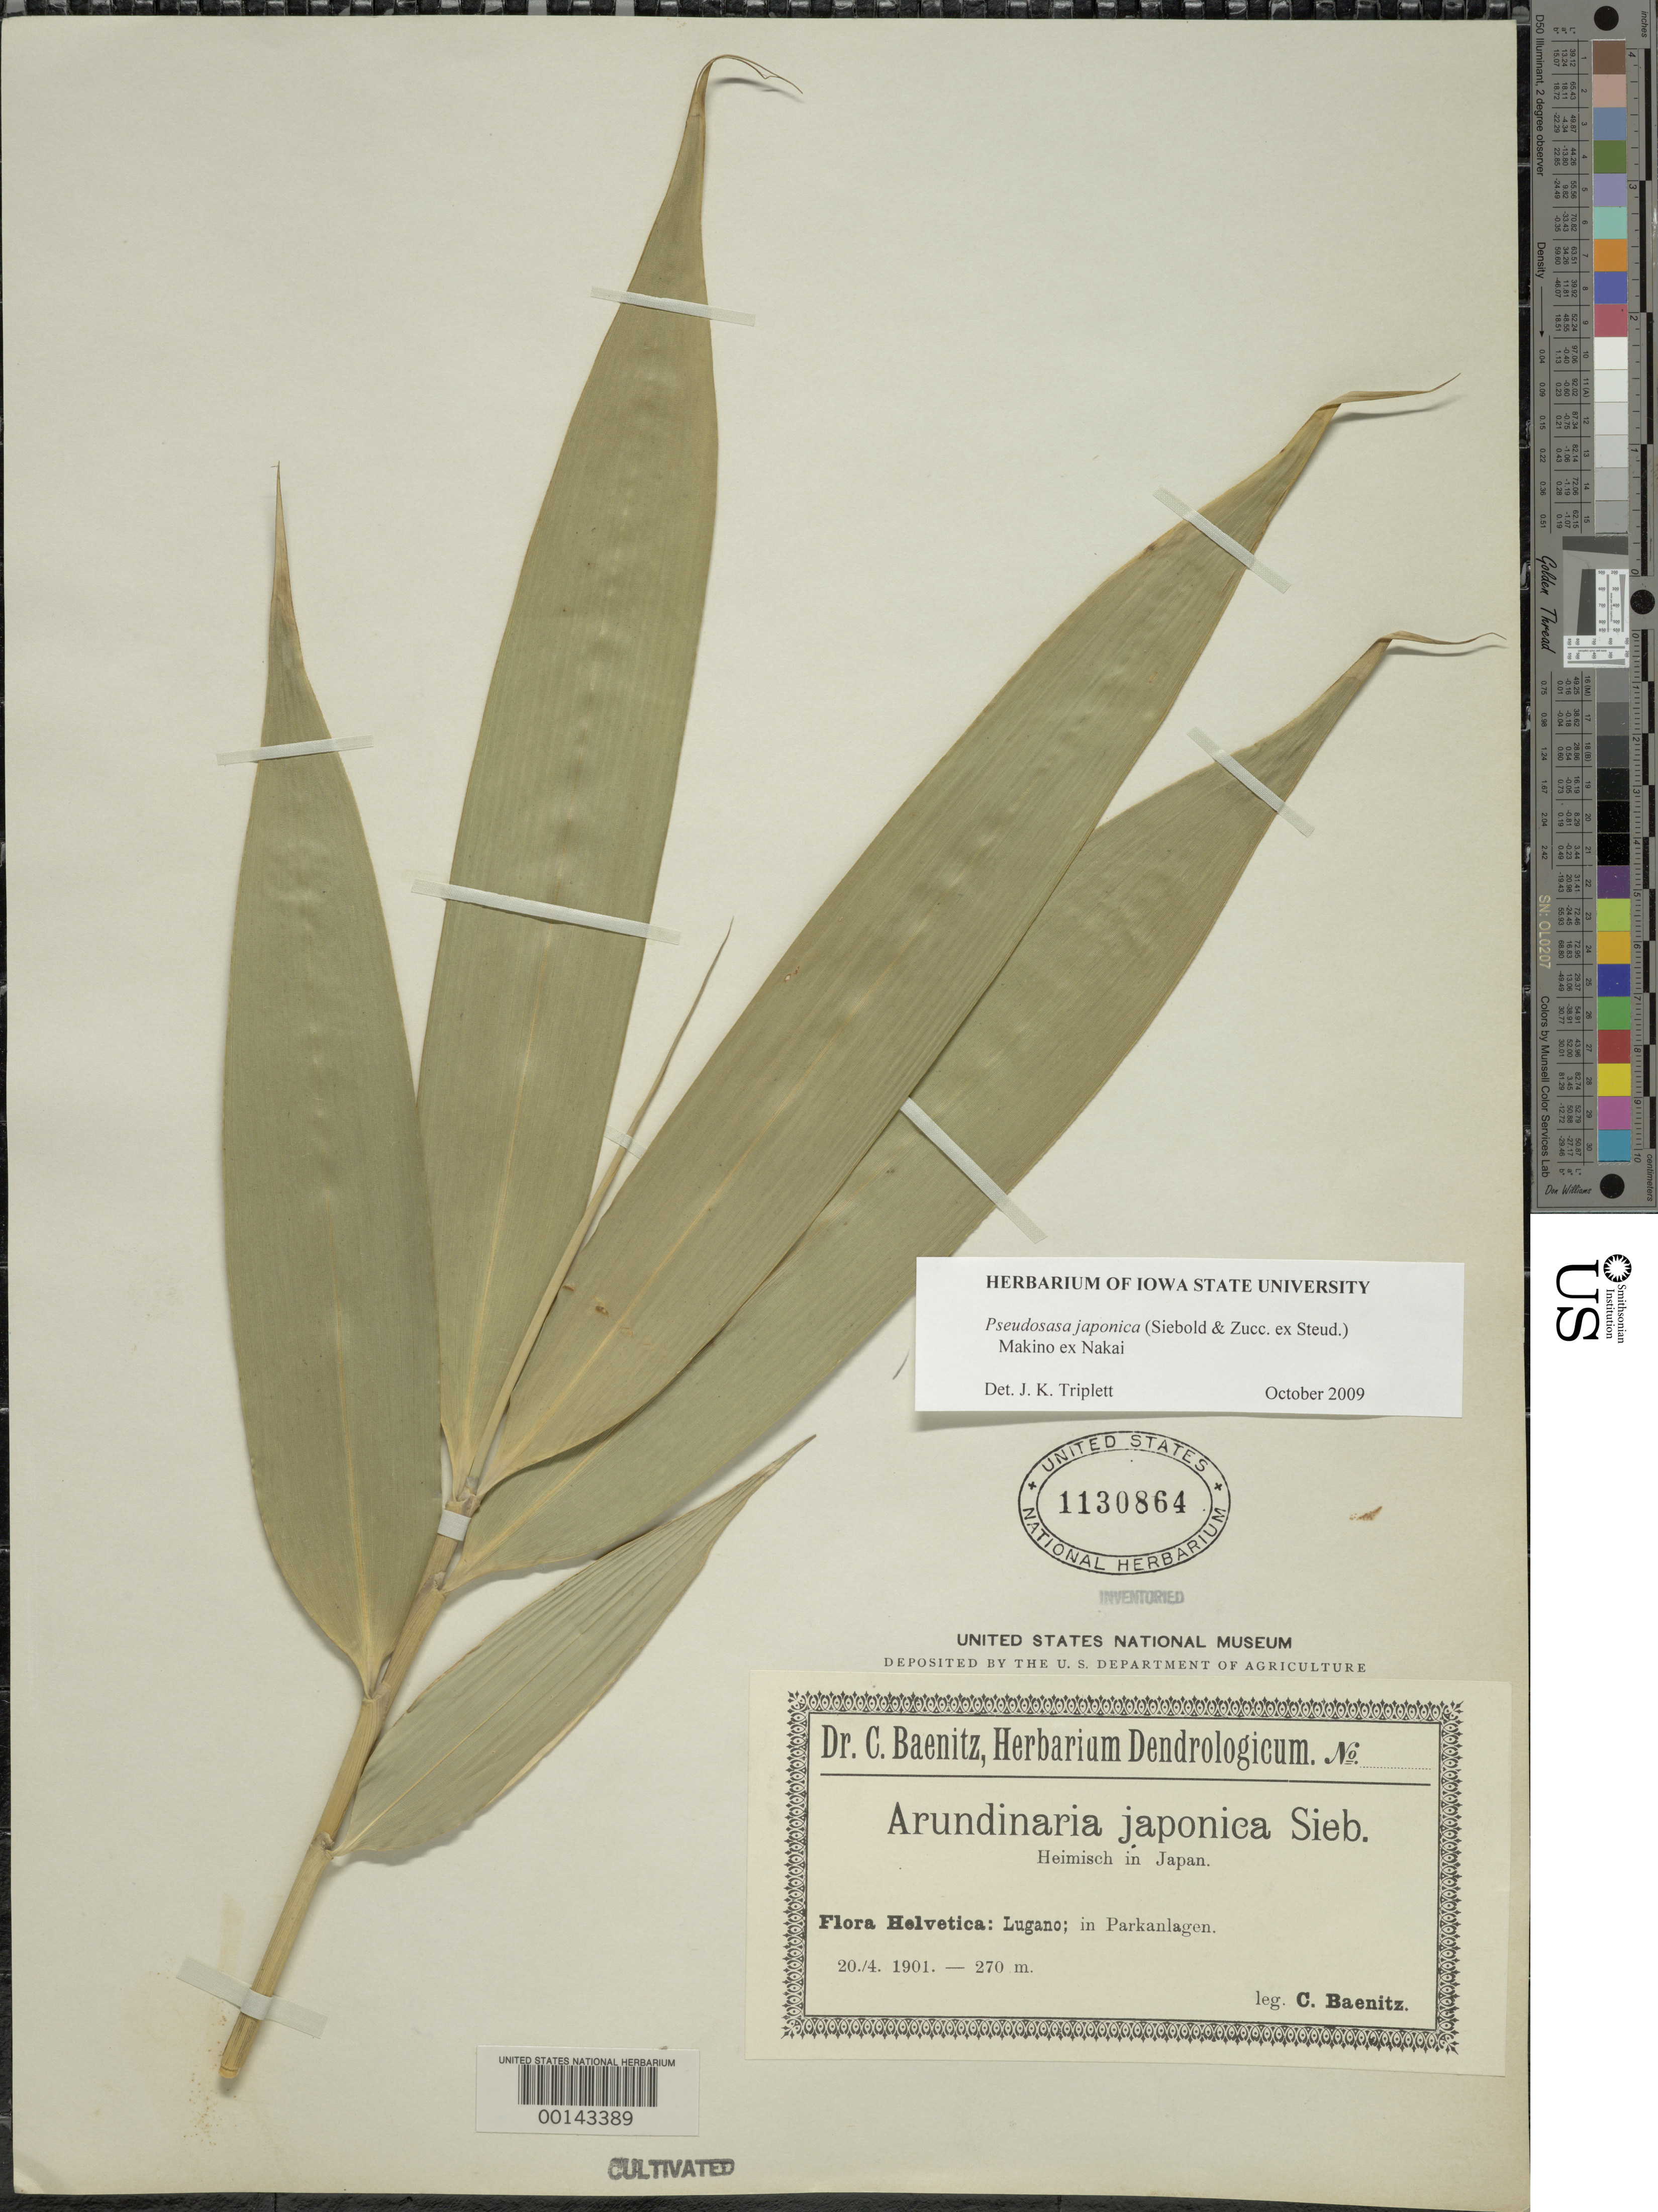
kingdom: Plantae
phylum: Tracheophyta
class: Liliopsida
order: Poales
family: Poaceae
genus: Pseudosasa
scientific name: Pseudosasa japonica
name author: (Siebold & Zucc. ex Steud.) Makino ex Nakai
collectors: C. G. Baenitz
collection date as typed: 20 Apr 1901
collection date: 1901-04-20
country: Switzerland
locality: Helvetica, lugano, parkanlagen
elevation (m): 270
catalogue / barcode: US 1130864